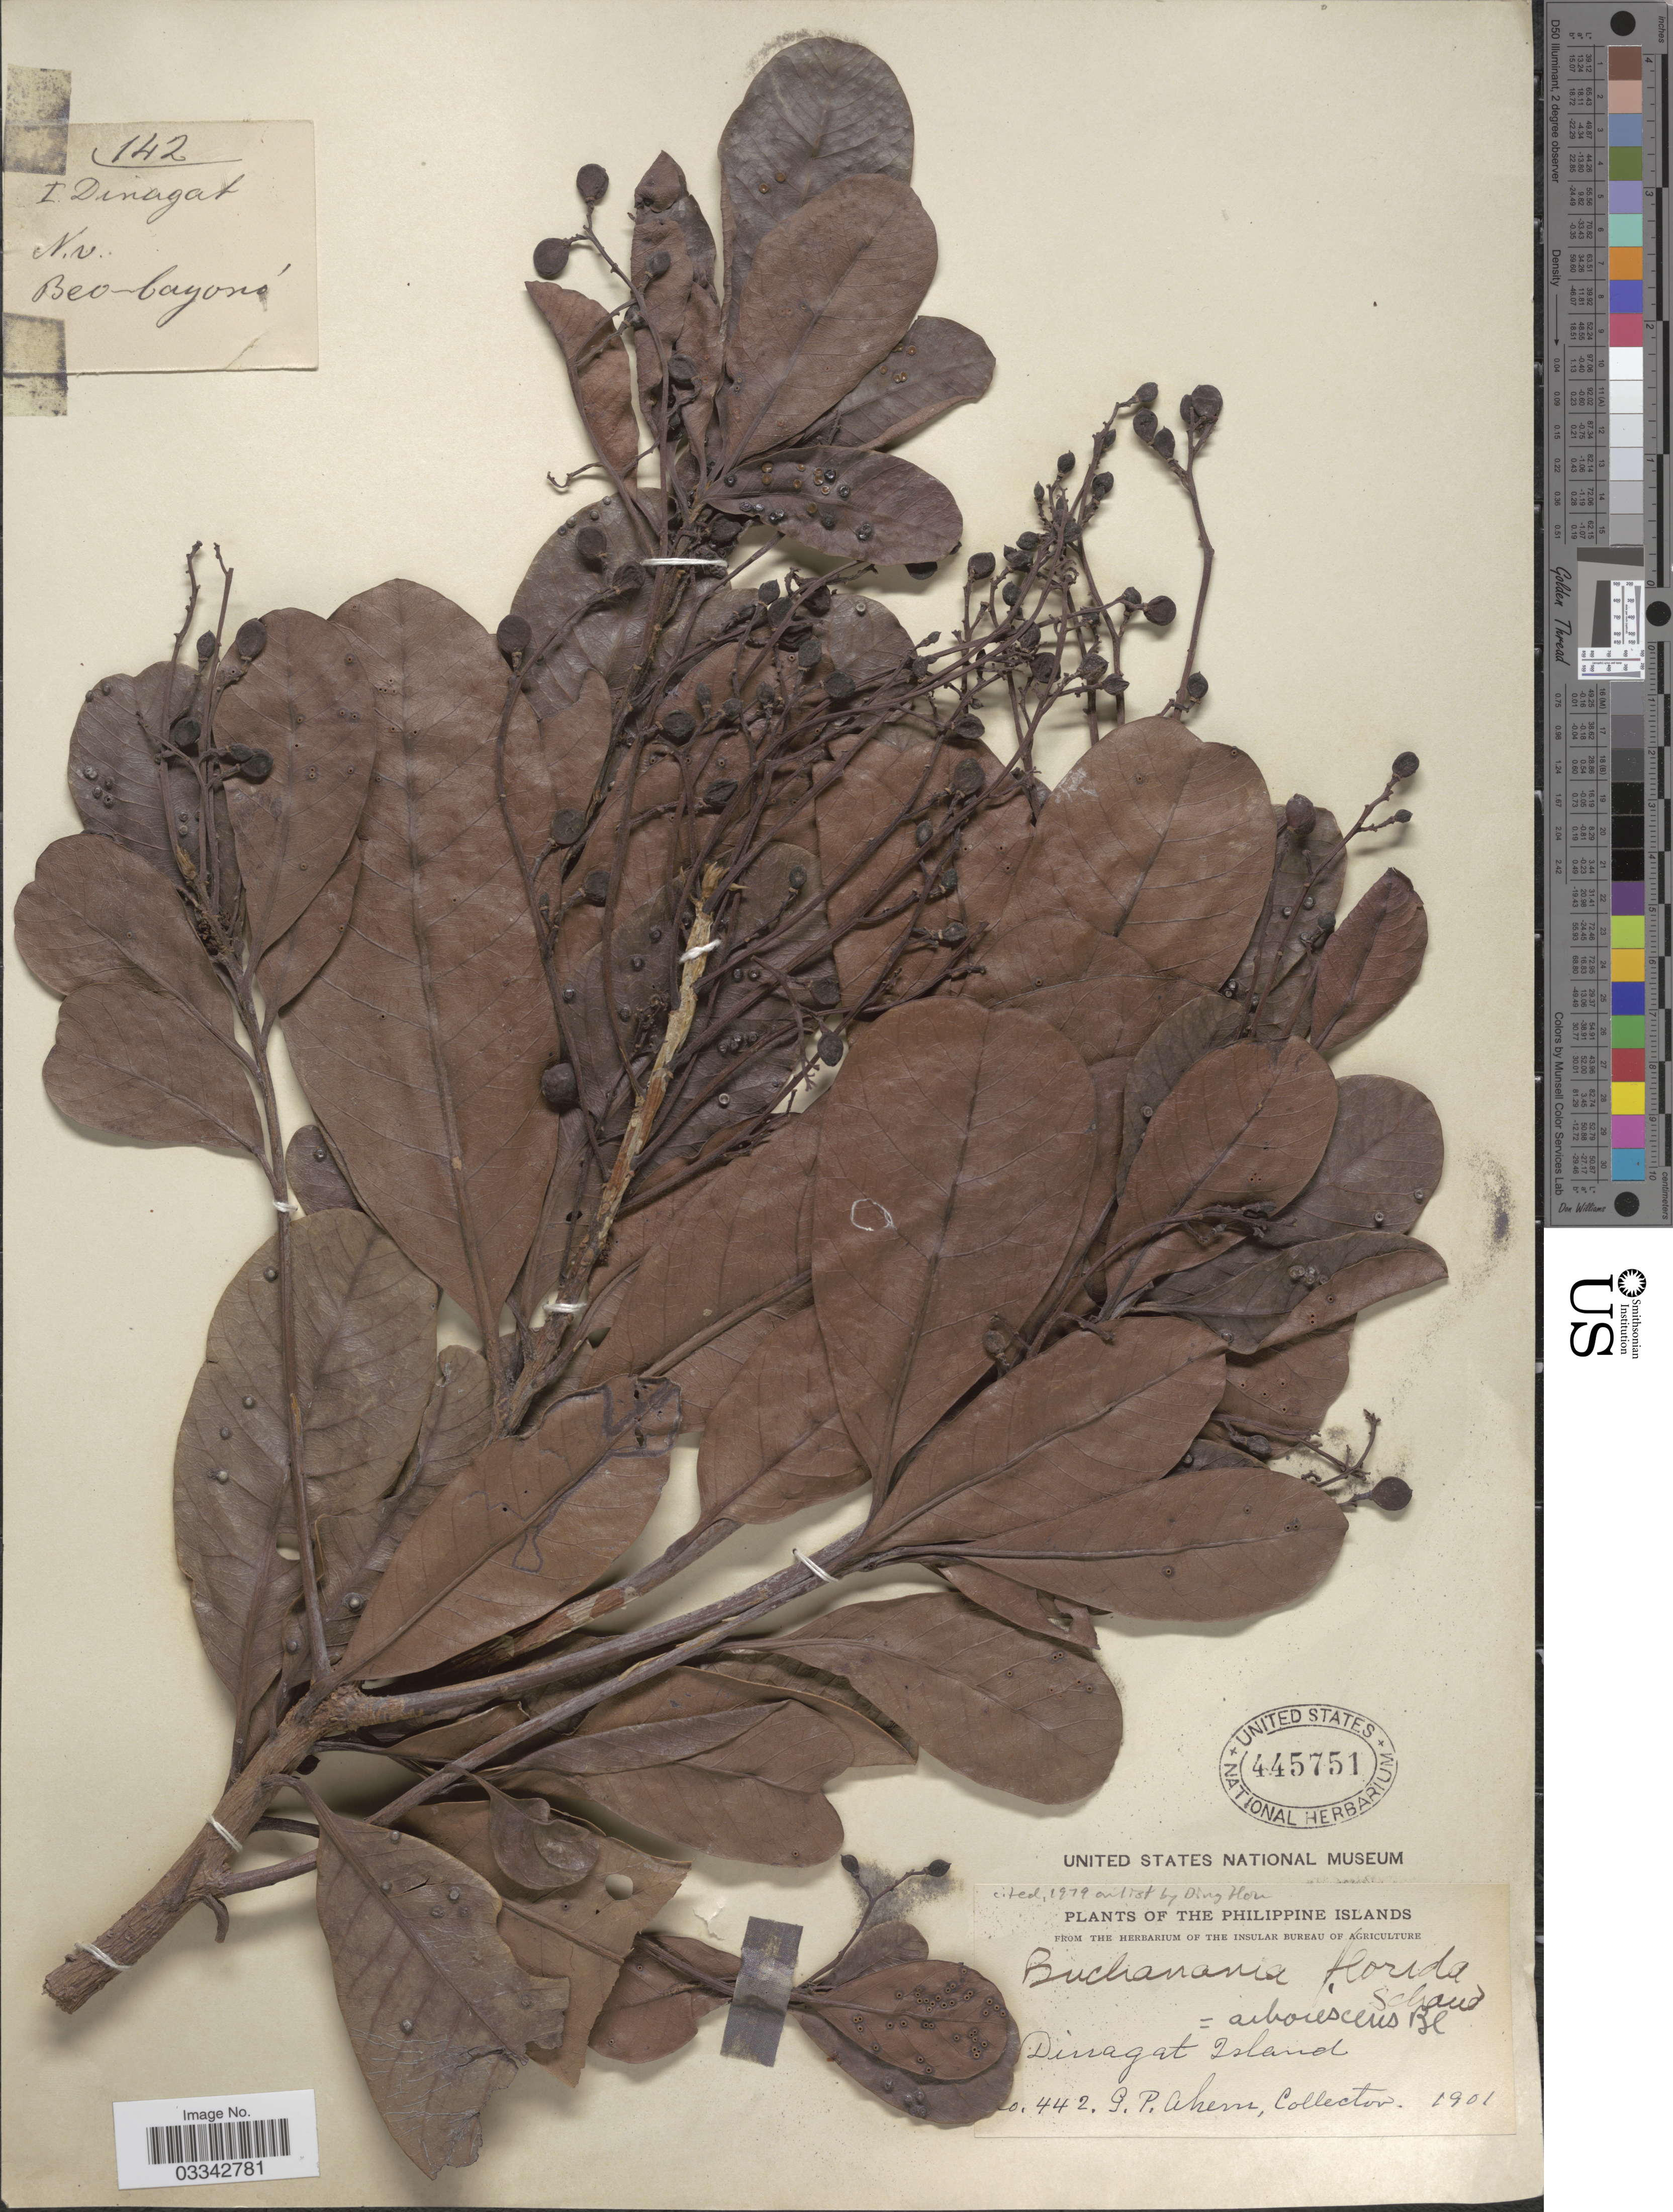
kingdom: Plantae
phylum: Tracheophyta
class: Magnoliopsida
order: Sapindales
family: Anacardiaceae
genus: Buchanania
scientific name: Buchanania arborescens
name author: (Blume) Blume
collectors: G. Ahern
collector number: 442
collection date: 1901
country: Philippines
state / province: Caraga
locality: The Philippine Islands. Dinagat Island.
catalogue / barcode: US 445751